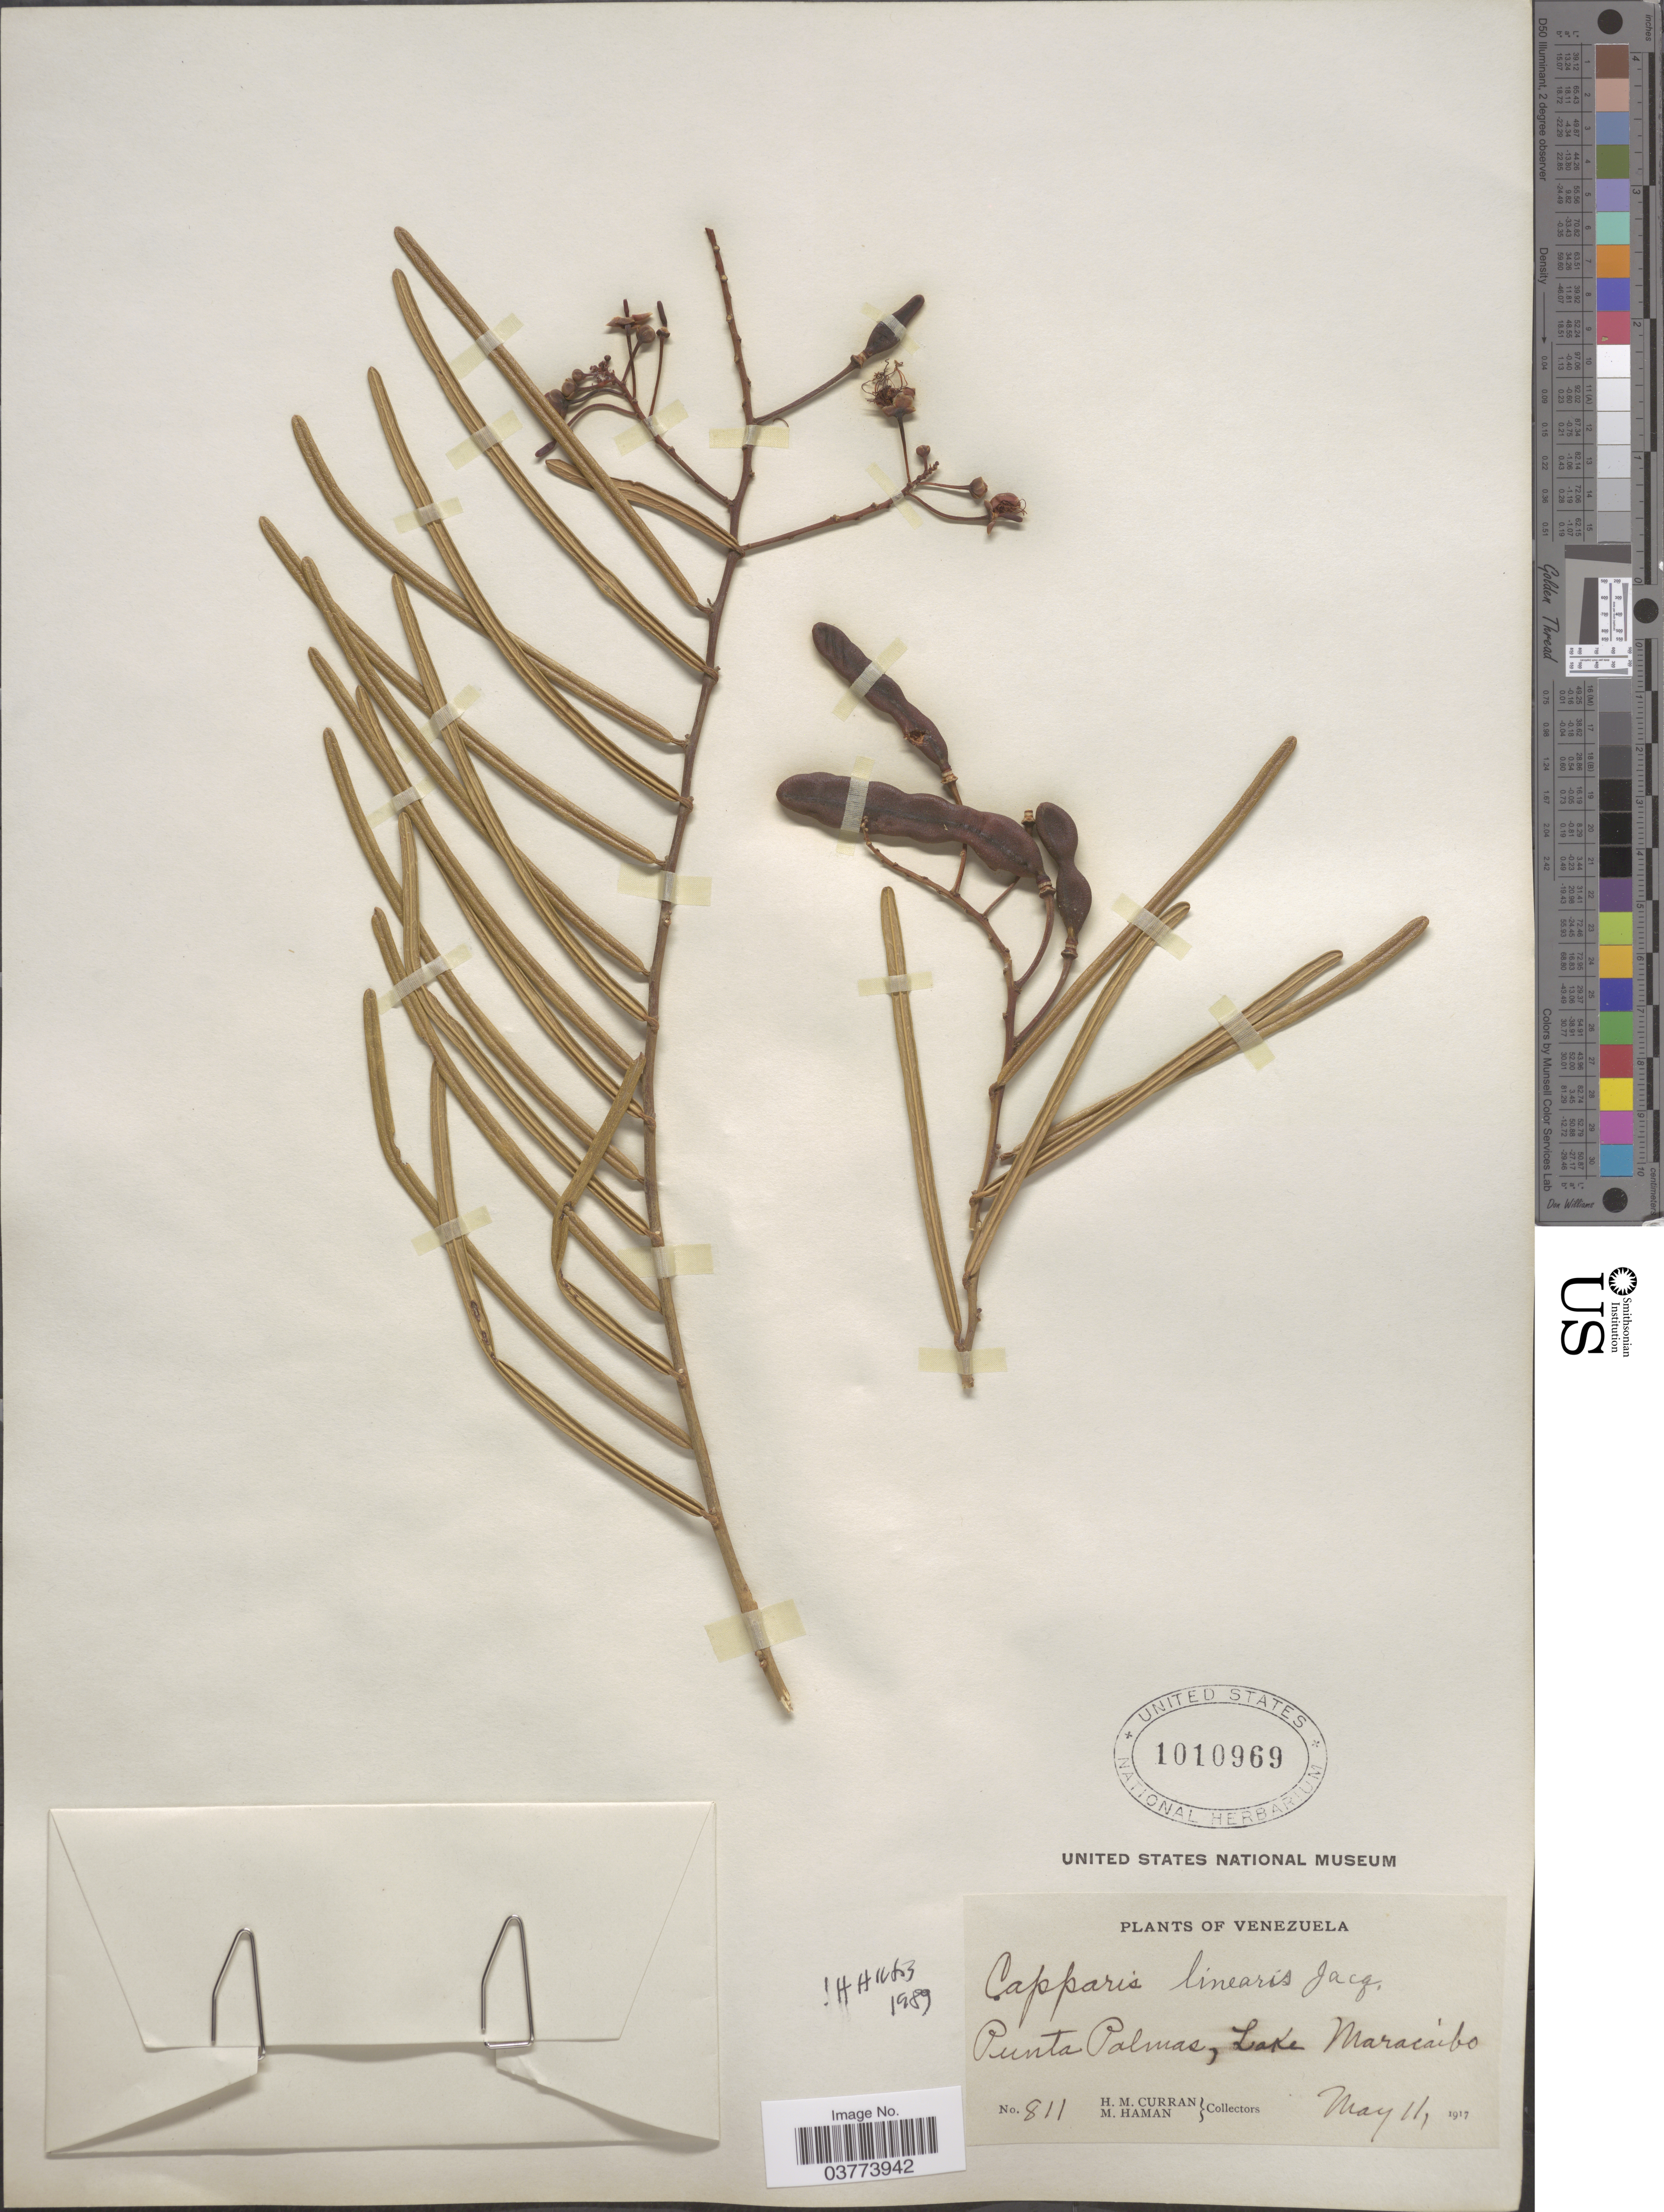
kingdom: Plantae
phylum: Tracheophyta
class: Magnoliopsida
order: Brassicales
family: Capparaceae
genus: Cynophalla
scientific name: Cynophalla linearis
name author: (Jacq.) J. Presl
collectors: H. M. Curran & M. Haman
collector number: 811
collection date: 1917-05-11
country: Venezuela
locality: Punta Palmas, Lake Maracaibo.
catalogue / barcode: US 1010969